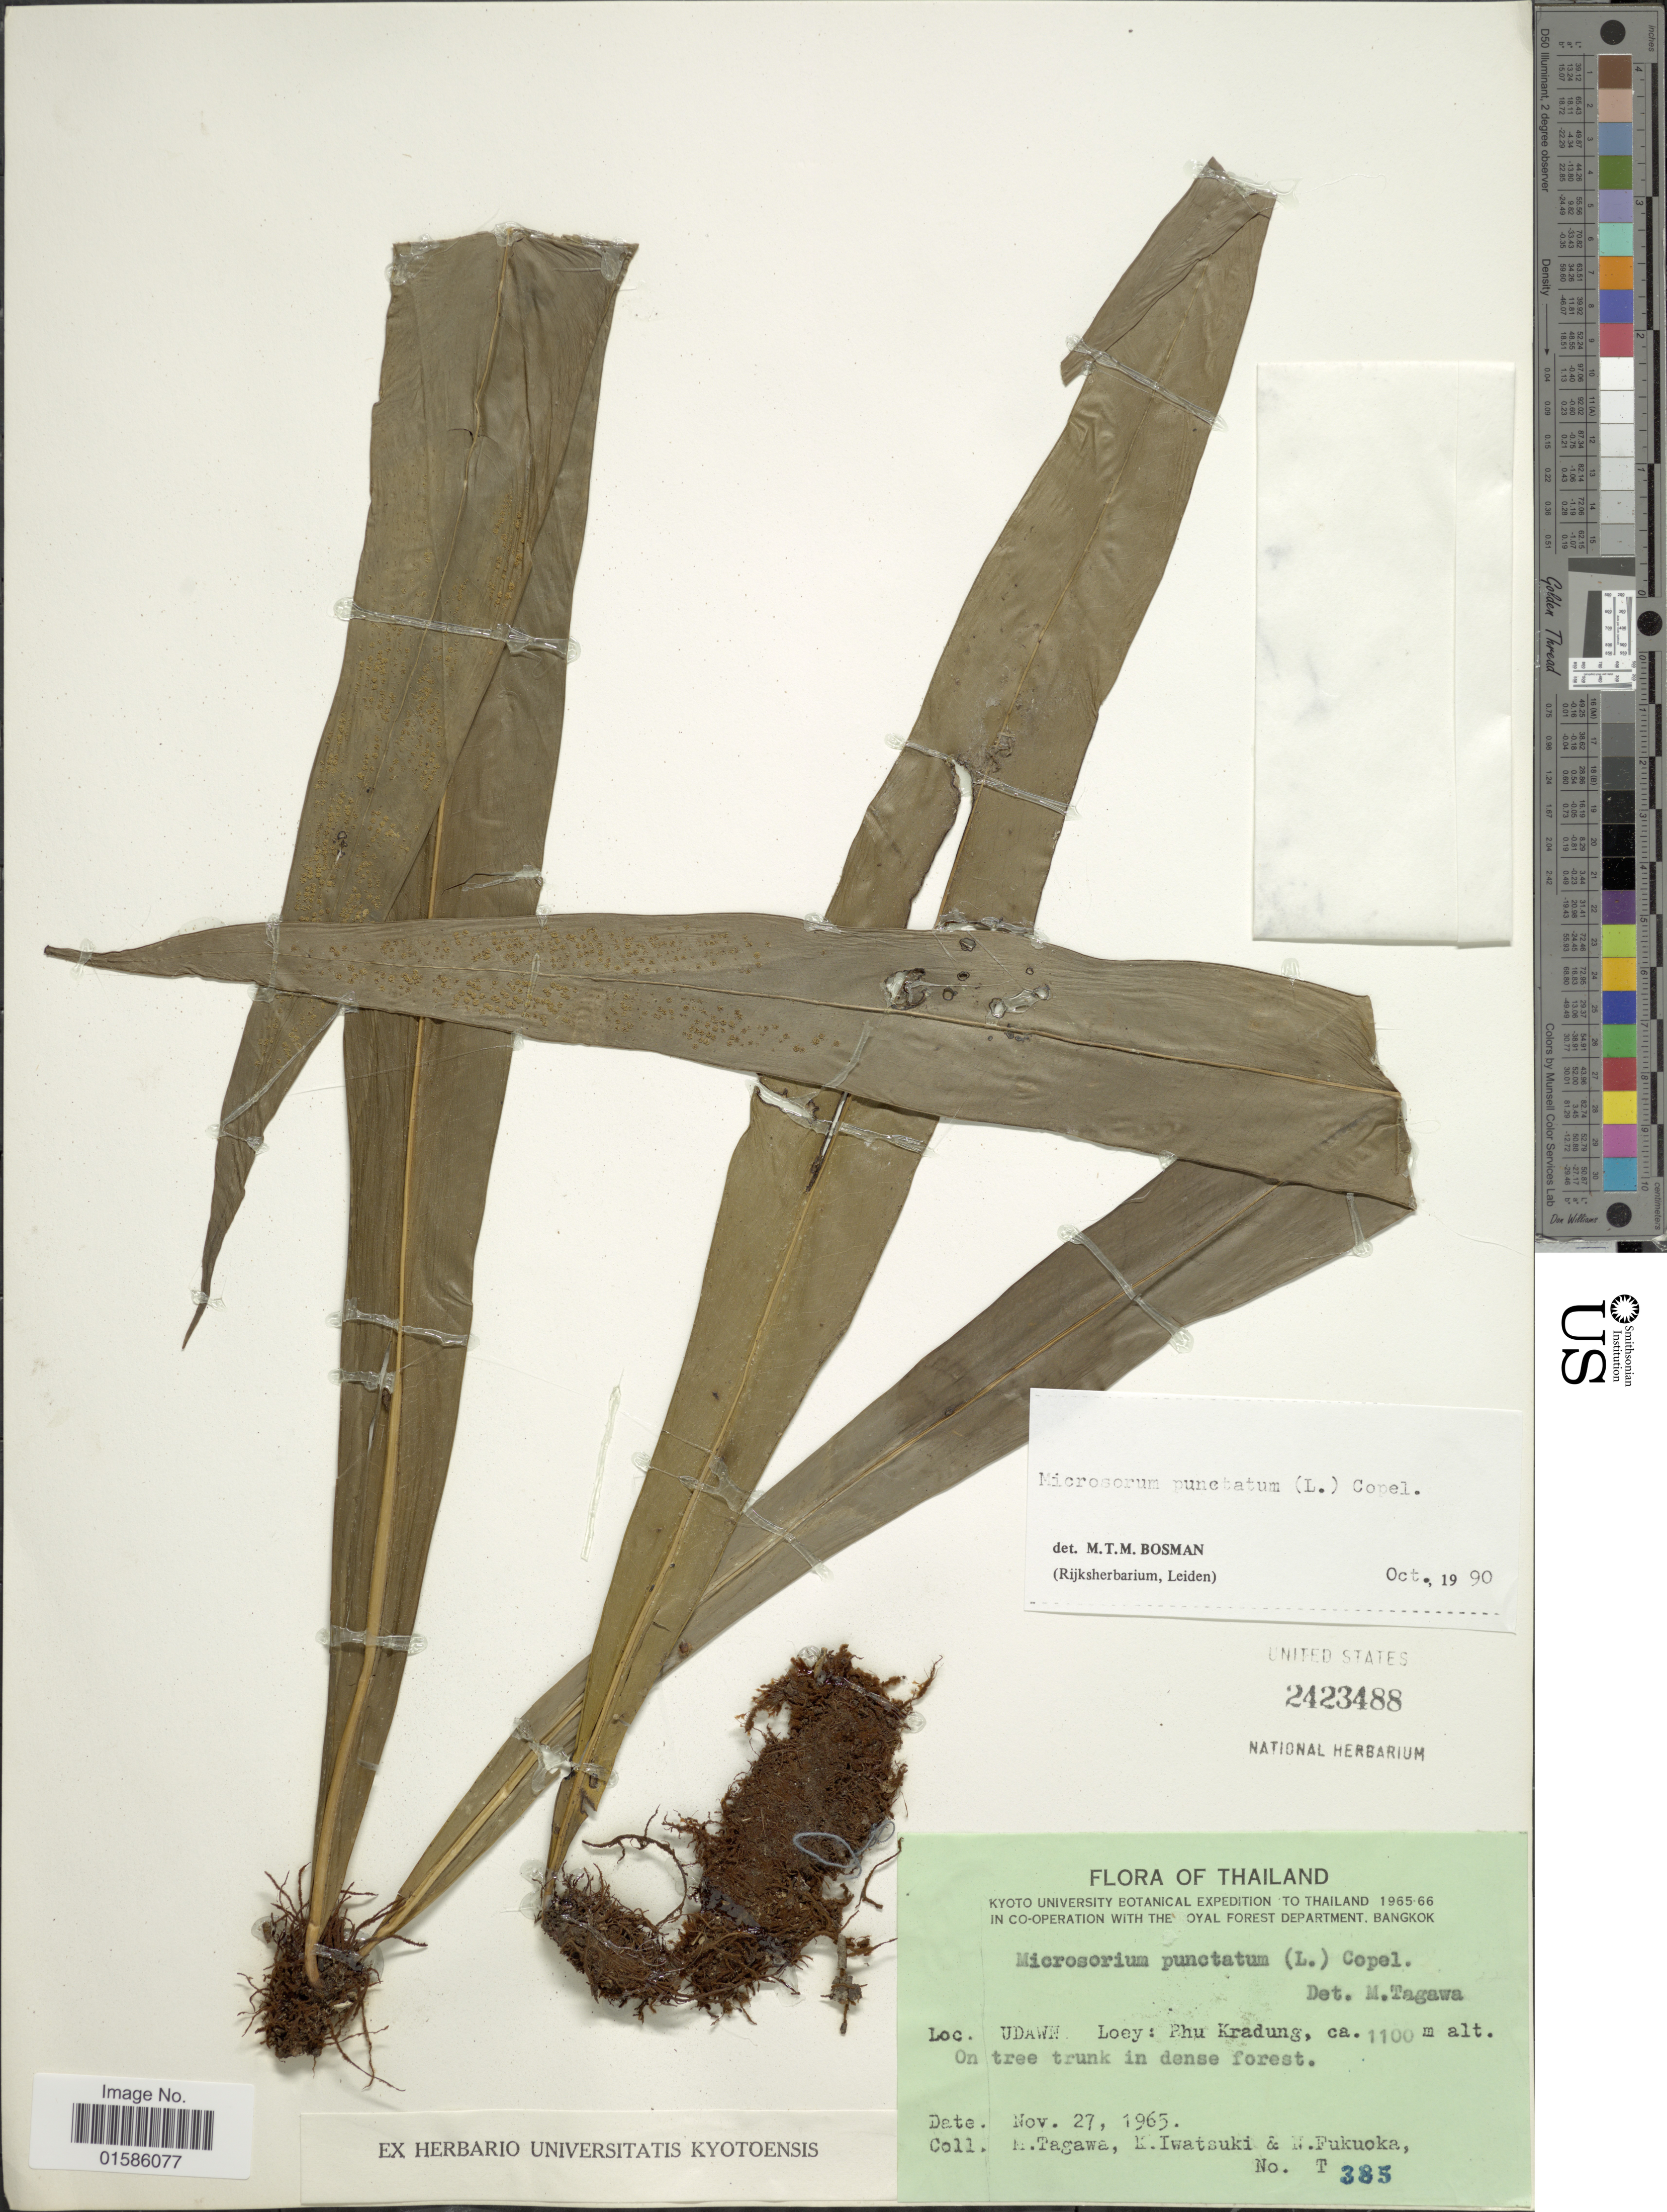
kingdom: Plantae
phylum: Tracheophyta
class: Polypodiopsida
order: Polypodiales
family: Polypodiaceae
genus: Microsorum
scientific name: Microsorum punctatum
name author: (L.) Copel.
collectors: M. Tagawa, K. Iwatsuki & N. Fukuoka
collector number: T 385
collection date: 1965-11-27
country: Thailand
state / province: Loei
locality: Udawn, Loey: Phu Kradung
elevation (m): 1100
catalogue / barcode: US 2423488